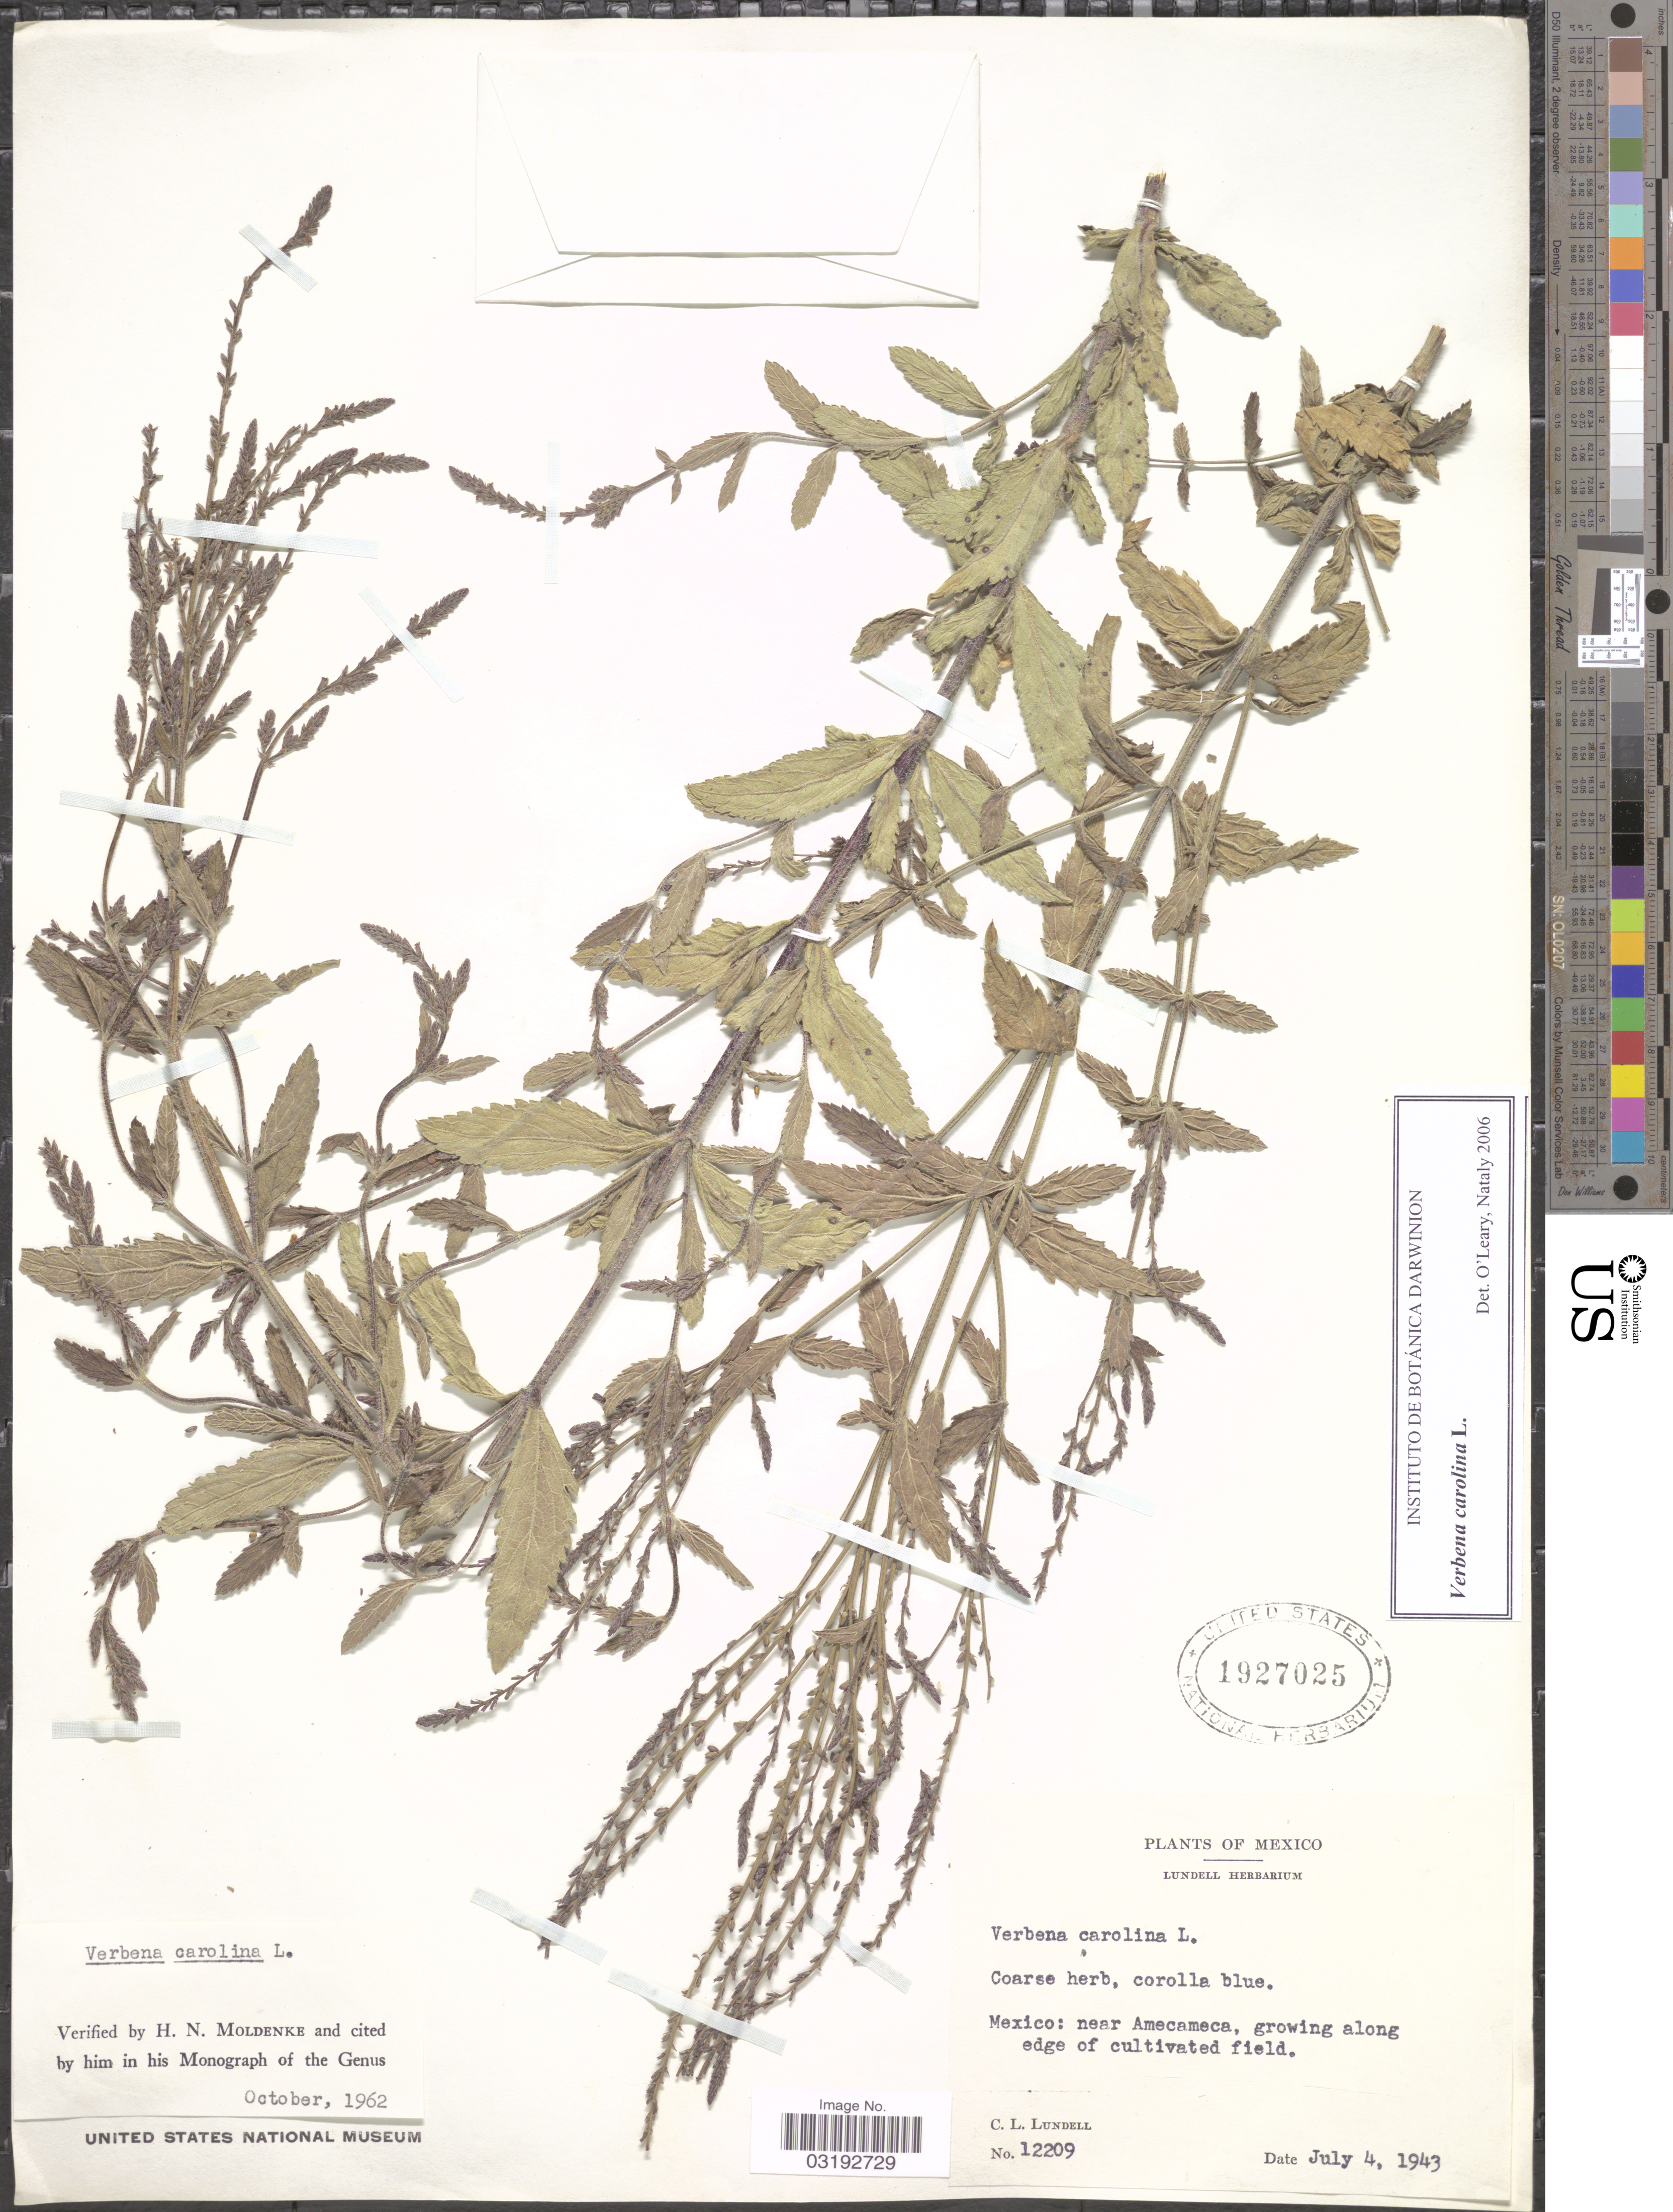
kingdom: Plantae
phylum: Tracheophyta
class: Magnoliopsida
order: Lamiales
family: Verbenaceae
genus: Verbena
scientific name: Verbena carolina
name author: L.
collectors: C. L. Lundell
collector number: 12209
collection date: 1943-07-04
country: Mexico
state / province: México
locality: Near Amecameca.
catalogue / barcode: US 192705